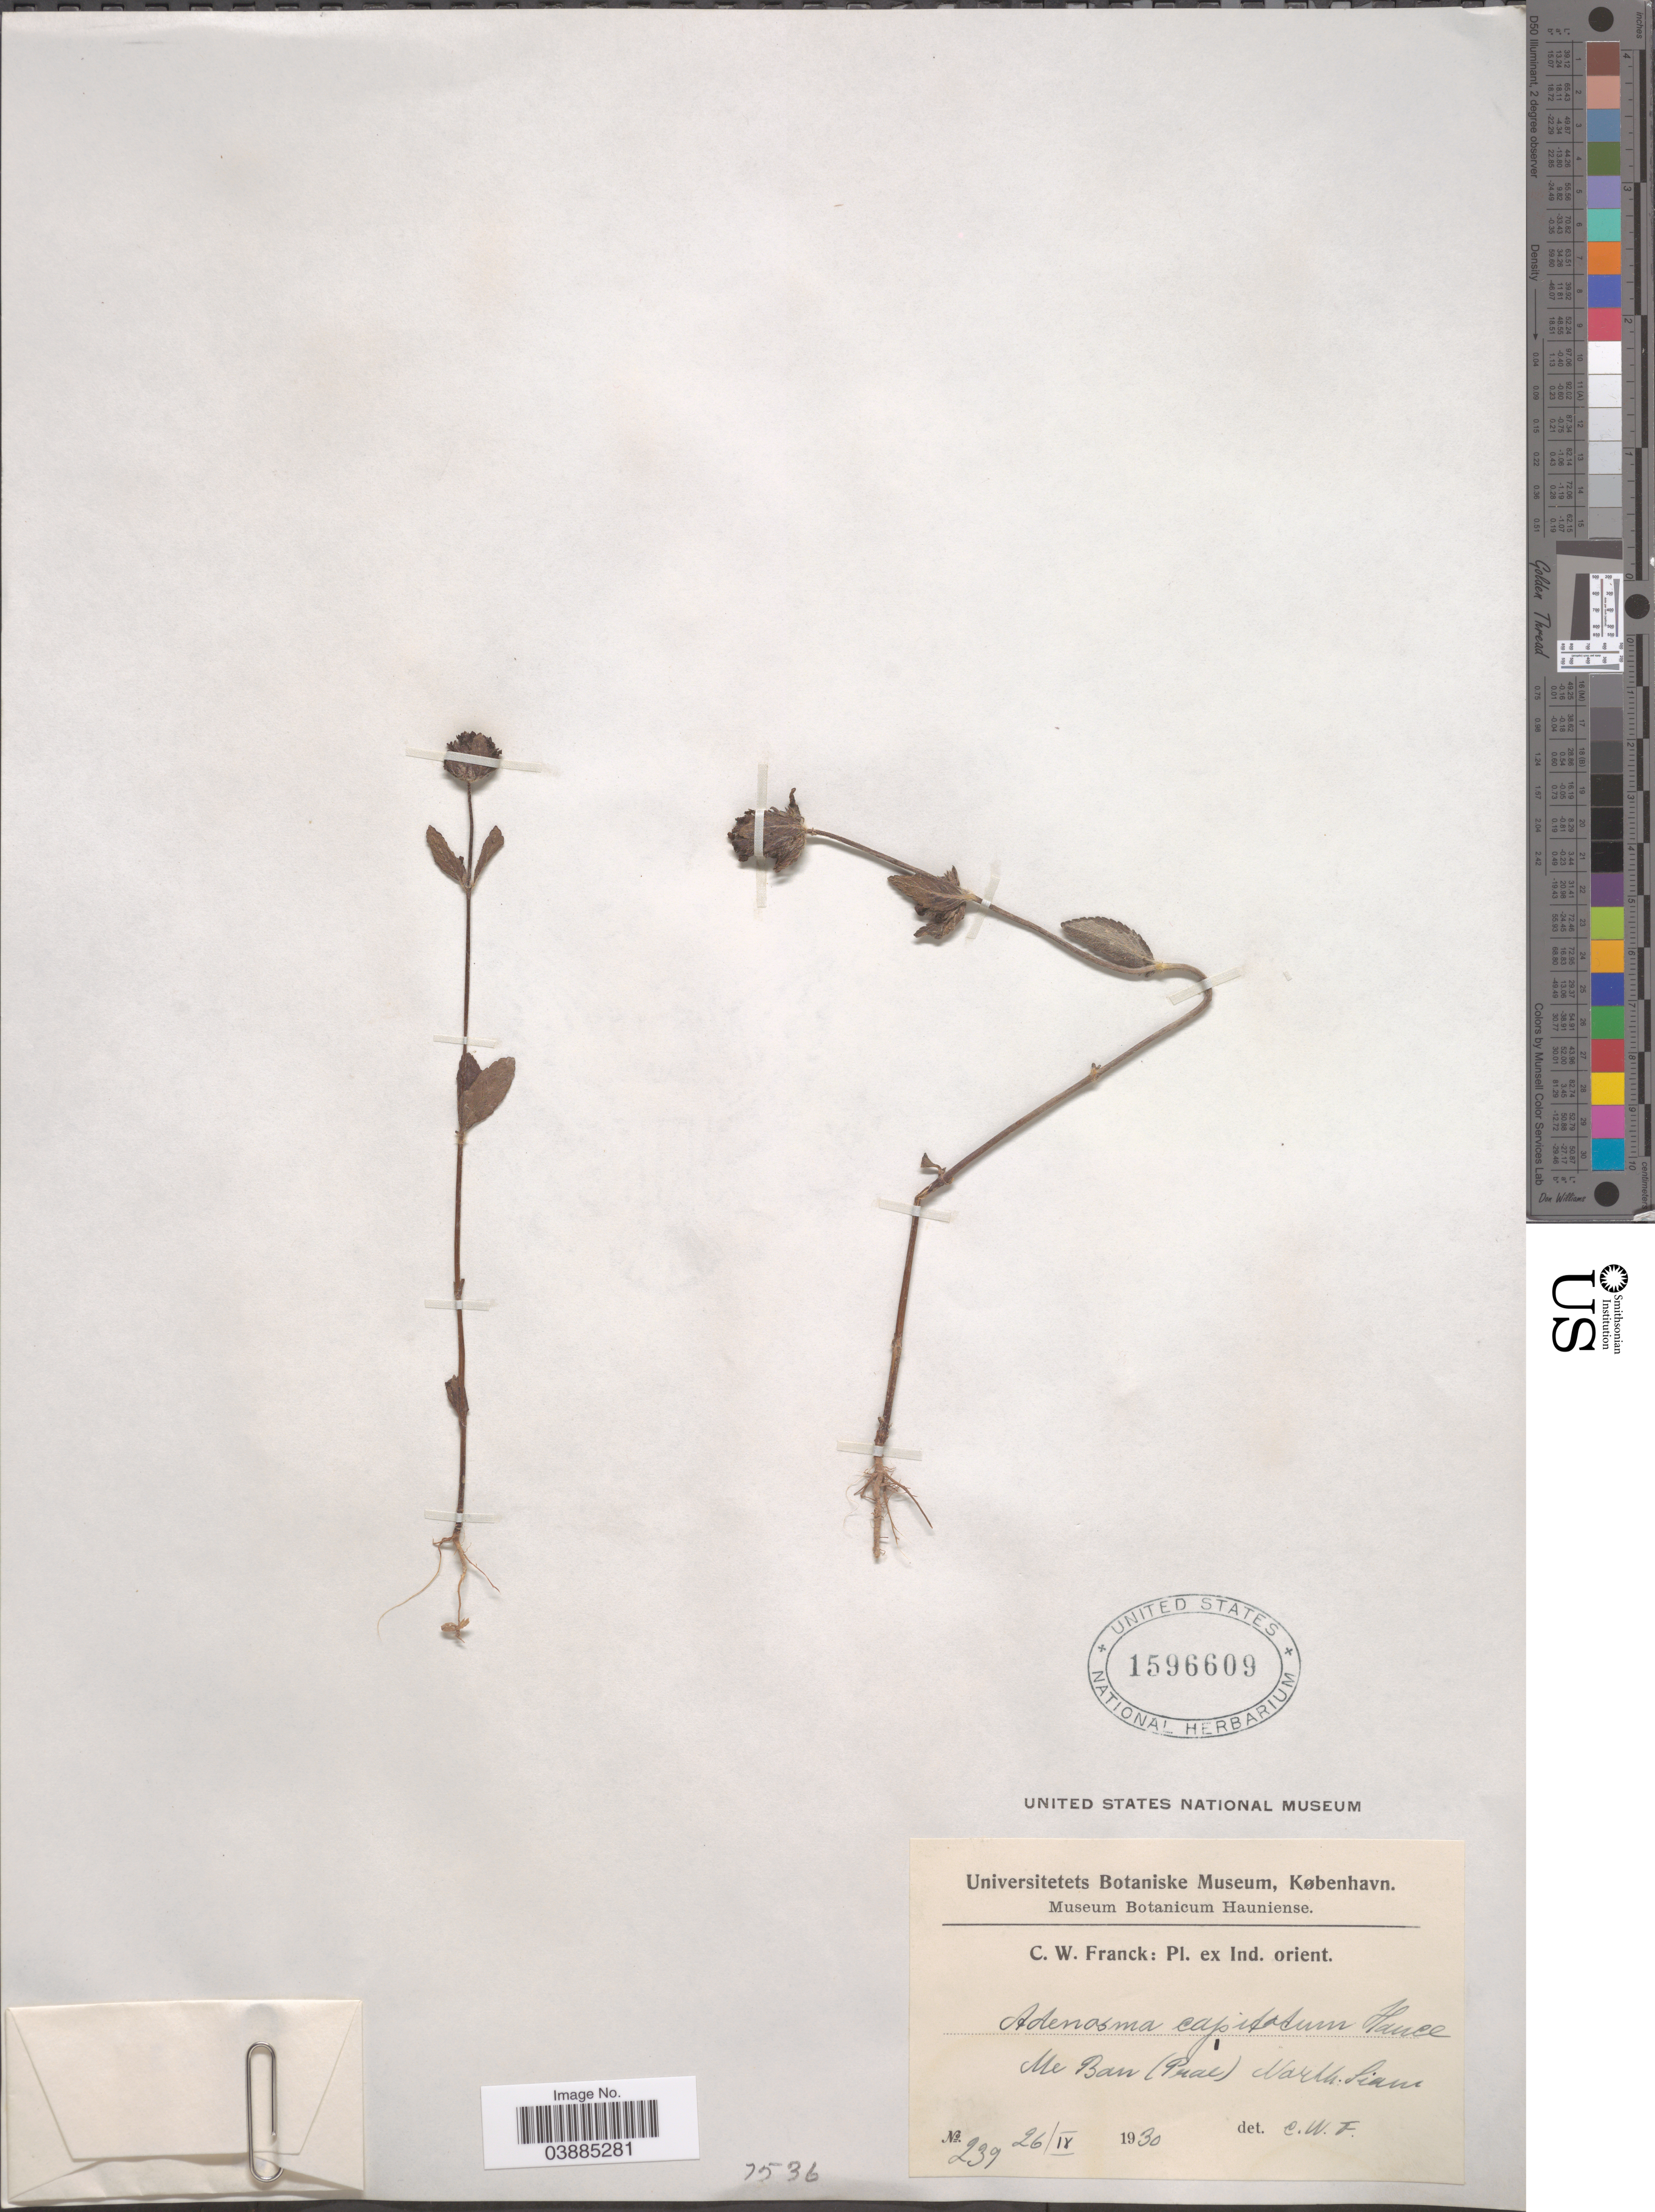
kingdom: Plantae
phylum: Tracheophyta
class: Magnoliopsida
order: Lamiales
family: Plantaginaceae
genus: Adenosma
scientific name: Adenosma indianum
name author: (Lour.) Merr.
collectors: C. Franck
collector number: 239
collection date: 1930-09-26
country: Thailand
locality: Ex. Ind. orient. Me Ban (Prae). North. Siam.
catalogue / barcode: US 1596609